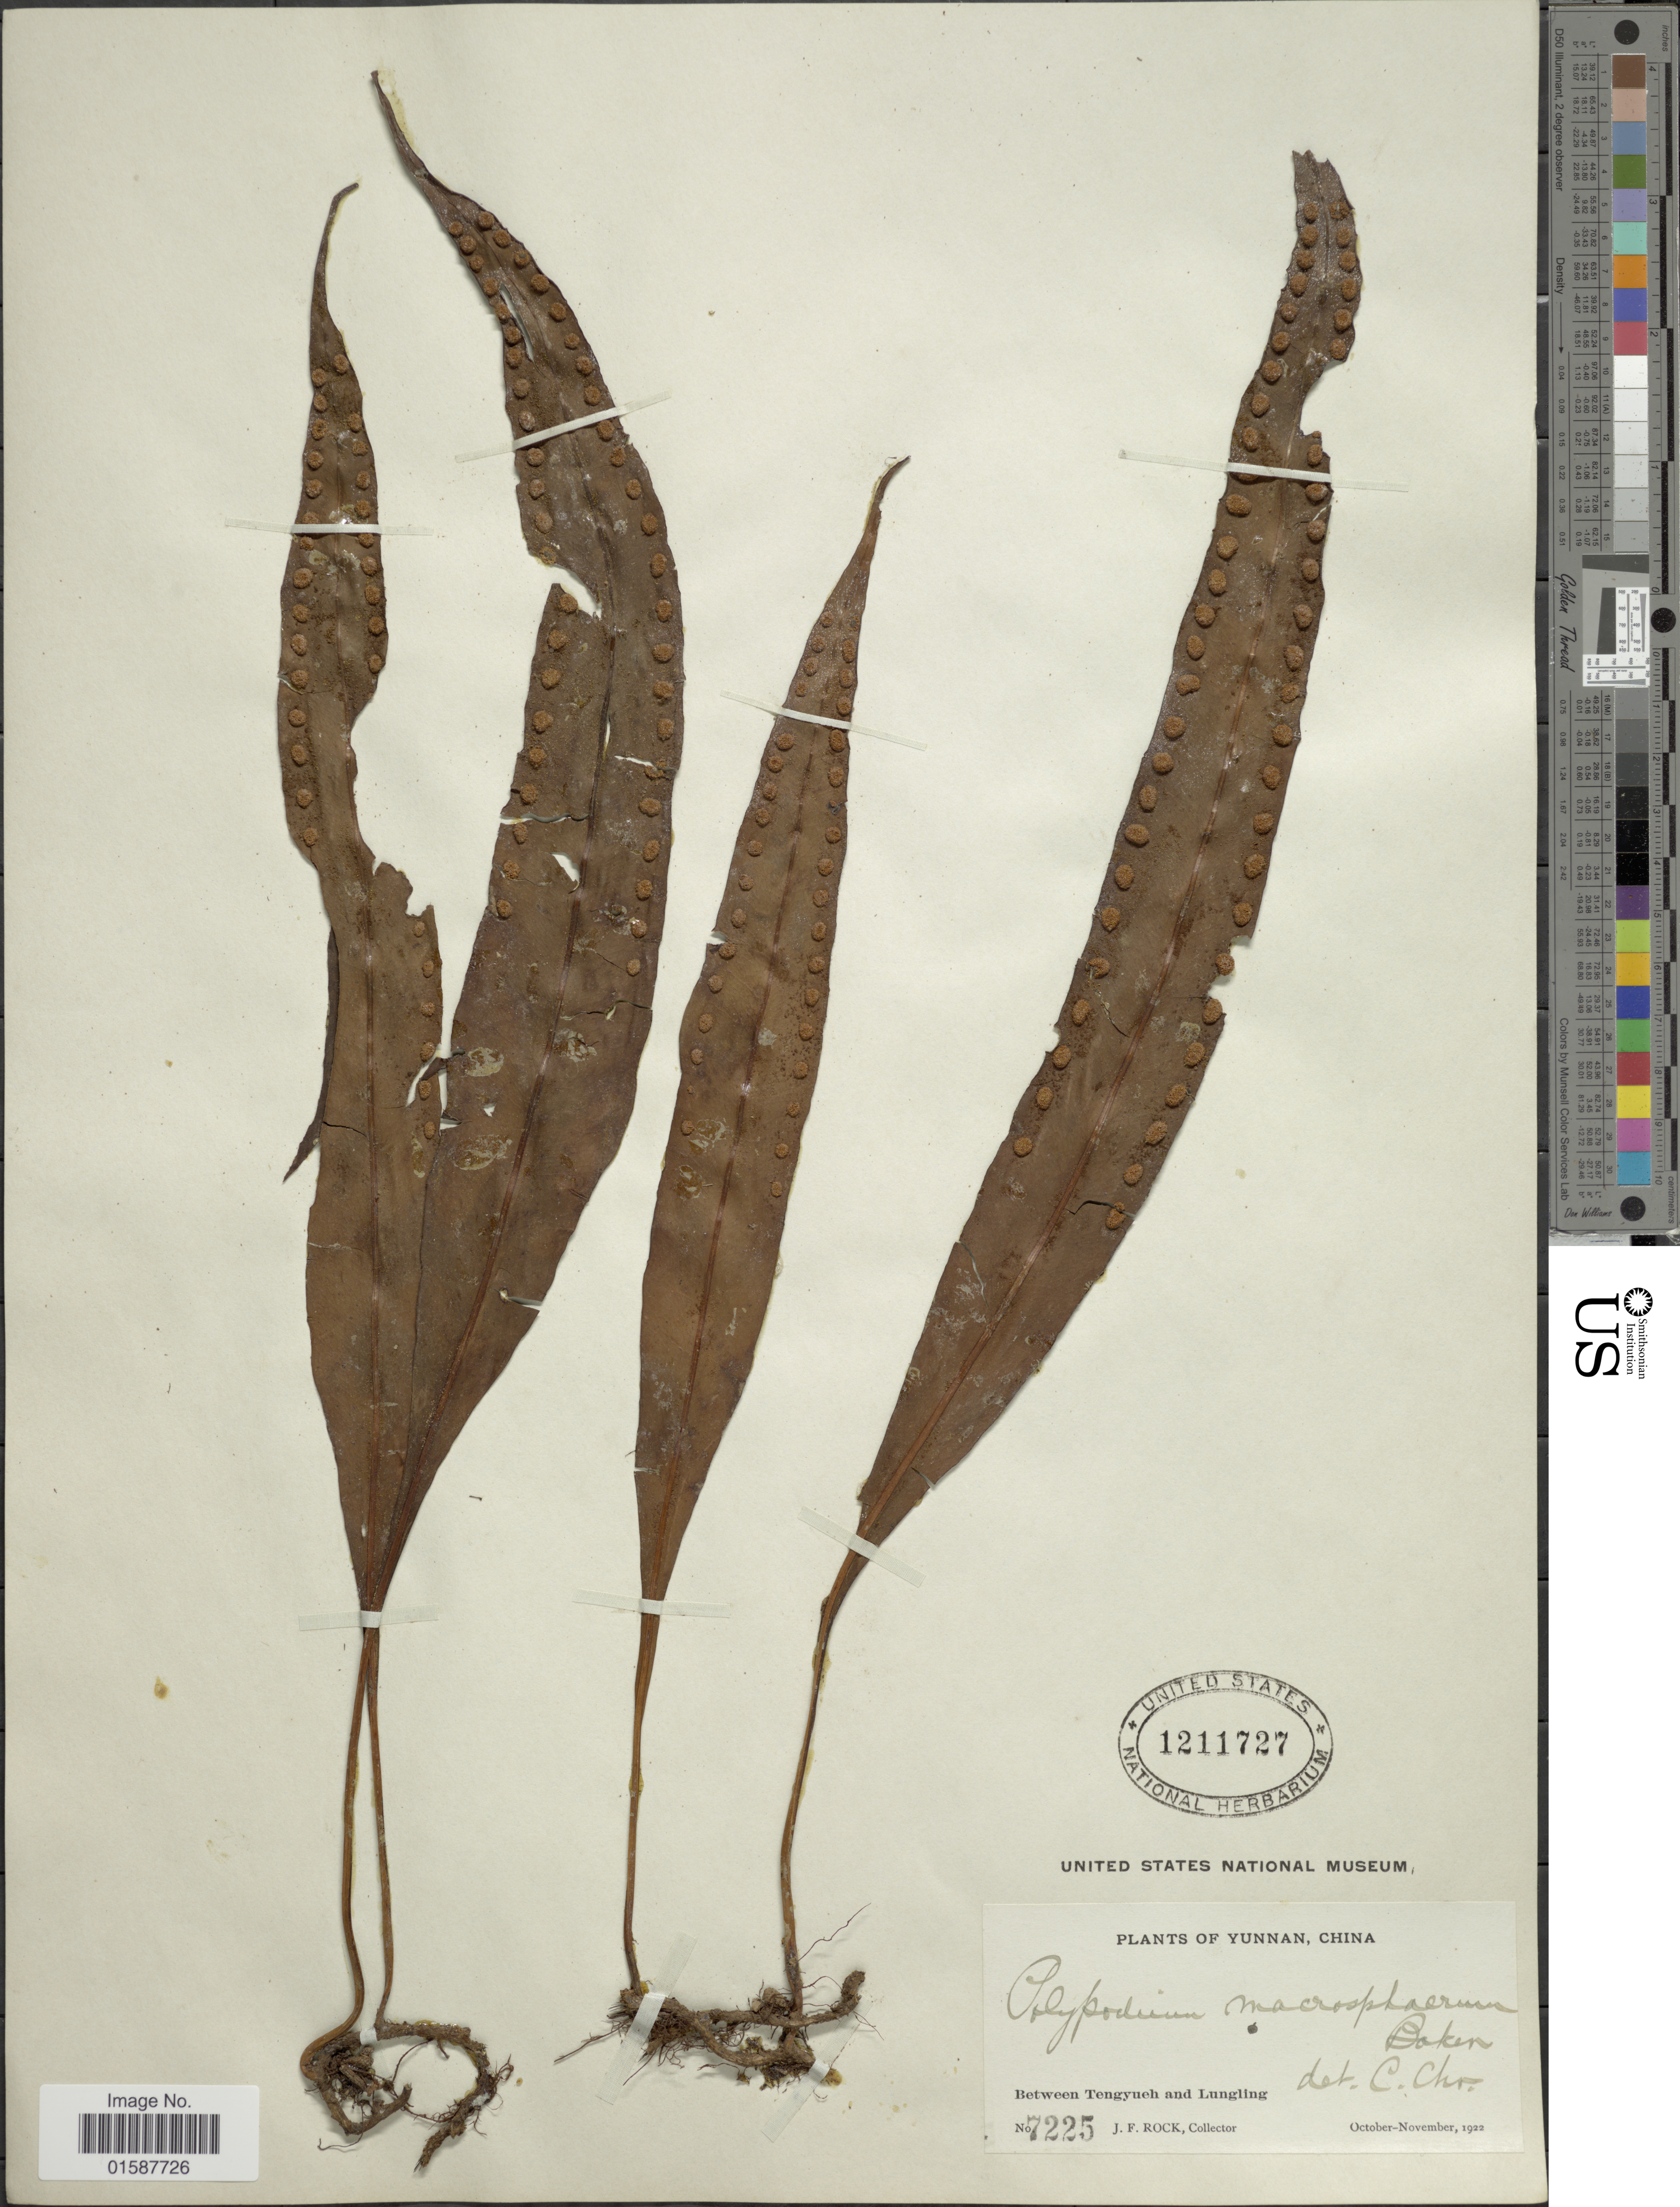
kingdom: Plantae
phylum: Tracheophyta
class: Polypodiopsida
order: Polypodiales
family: Polypodiaceae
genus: Lepisorus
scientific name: Lepisorus macrosphaerus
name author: (Baker) Ching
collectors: J. Rock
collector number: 7225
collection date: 1922-10/1922-11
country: China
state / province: Yunnan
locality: Yunnan, Between Tengyueh and Lungling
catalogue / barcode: US 1211727